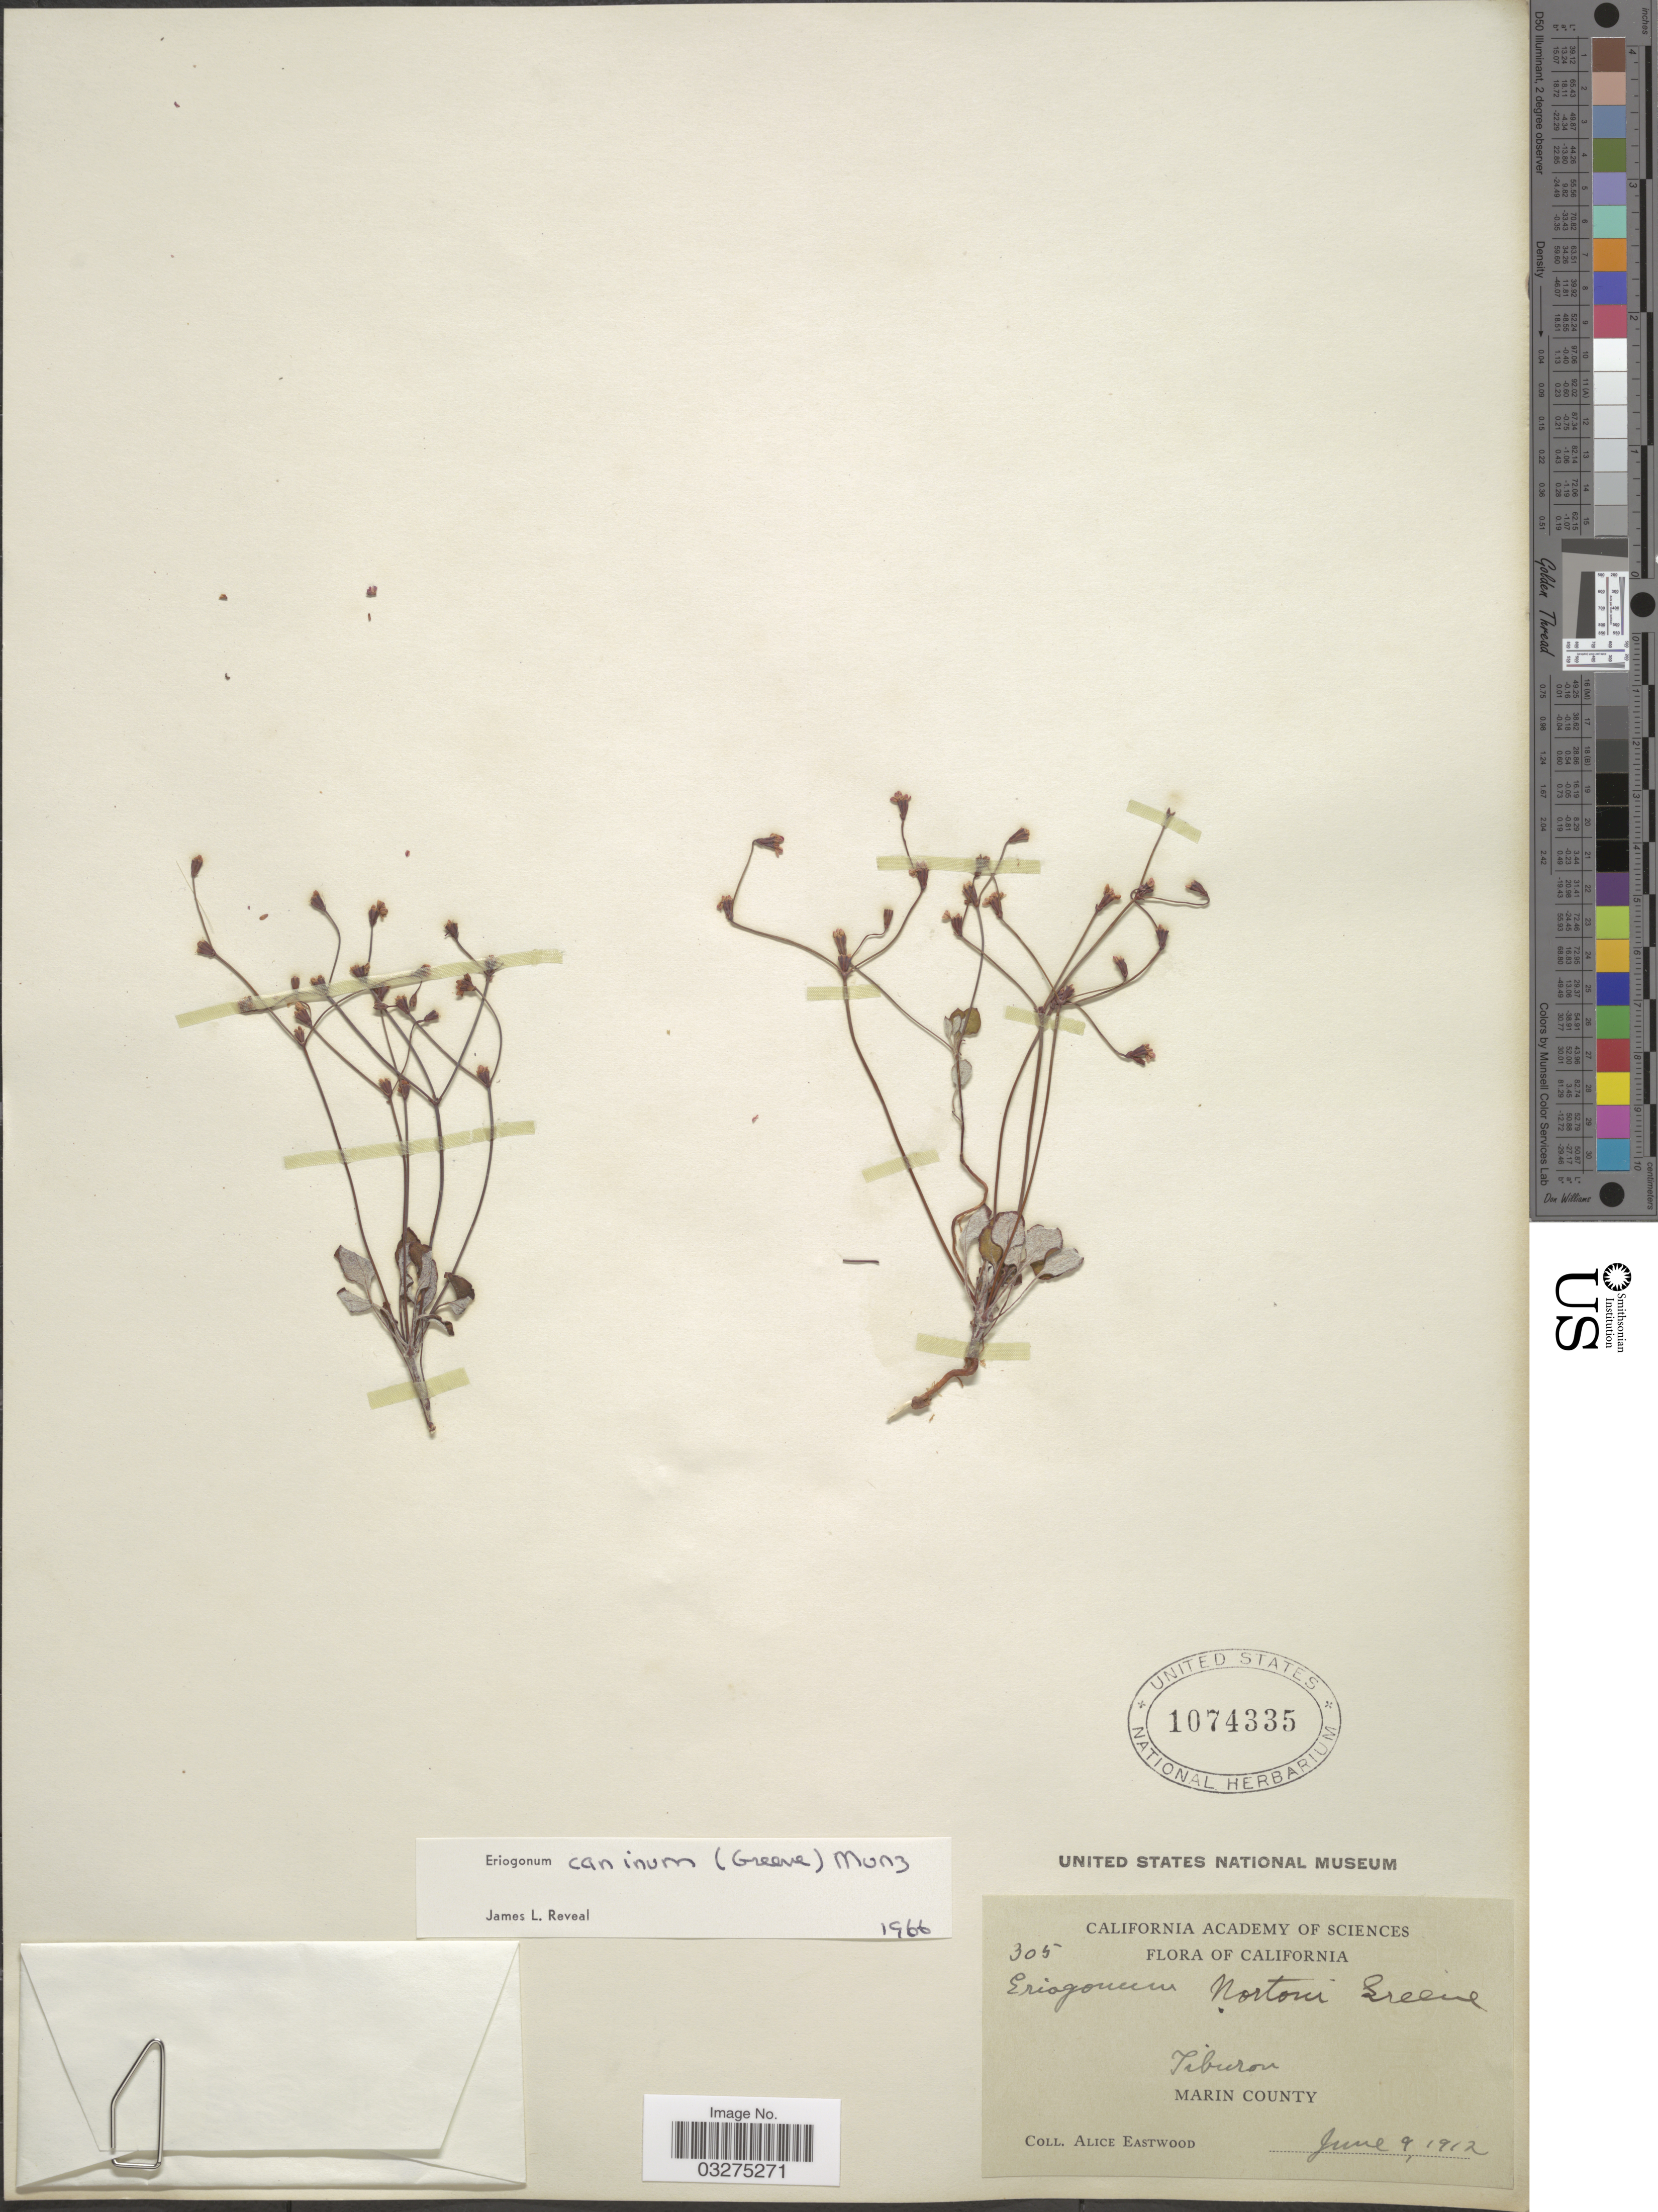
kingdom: Plantae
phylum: Tracheophyta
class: Magnoliopsida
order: Caryophyllales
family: Polygonaceae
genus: Eriogonum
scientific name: Eriogonum caninum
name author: (Greene) Munz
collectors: A. Eastwood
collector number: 305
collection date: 1912-06-09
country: United States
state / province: California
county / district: Marin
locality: Tiburon, Marin County.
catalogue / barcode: US 1074335